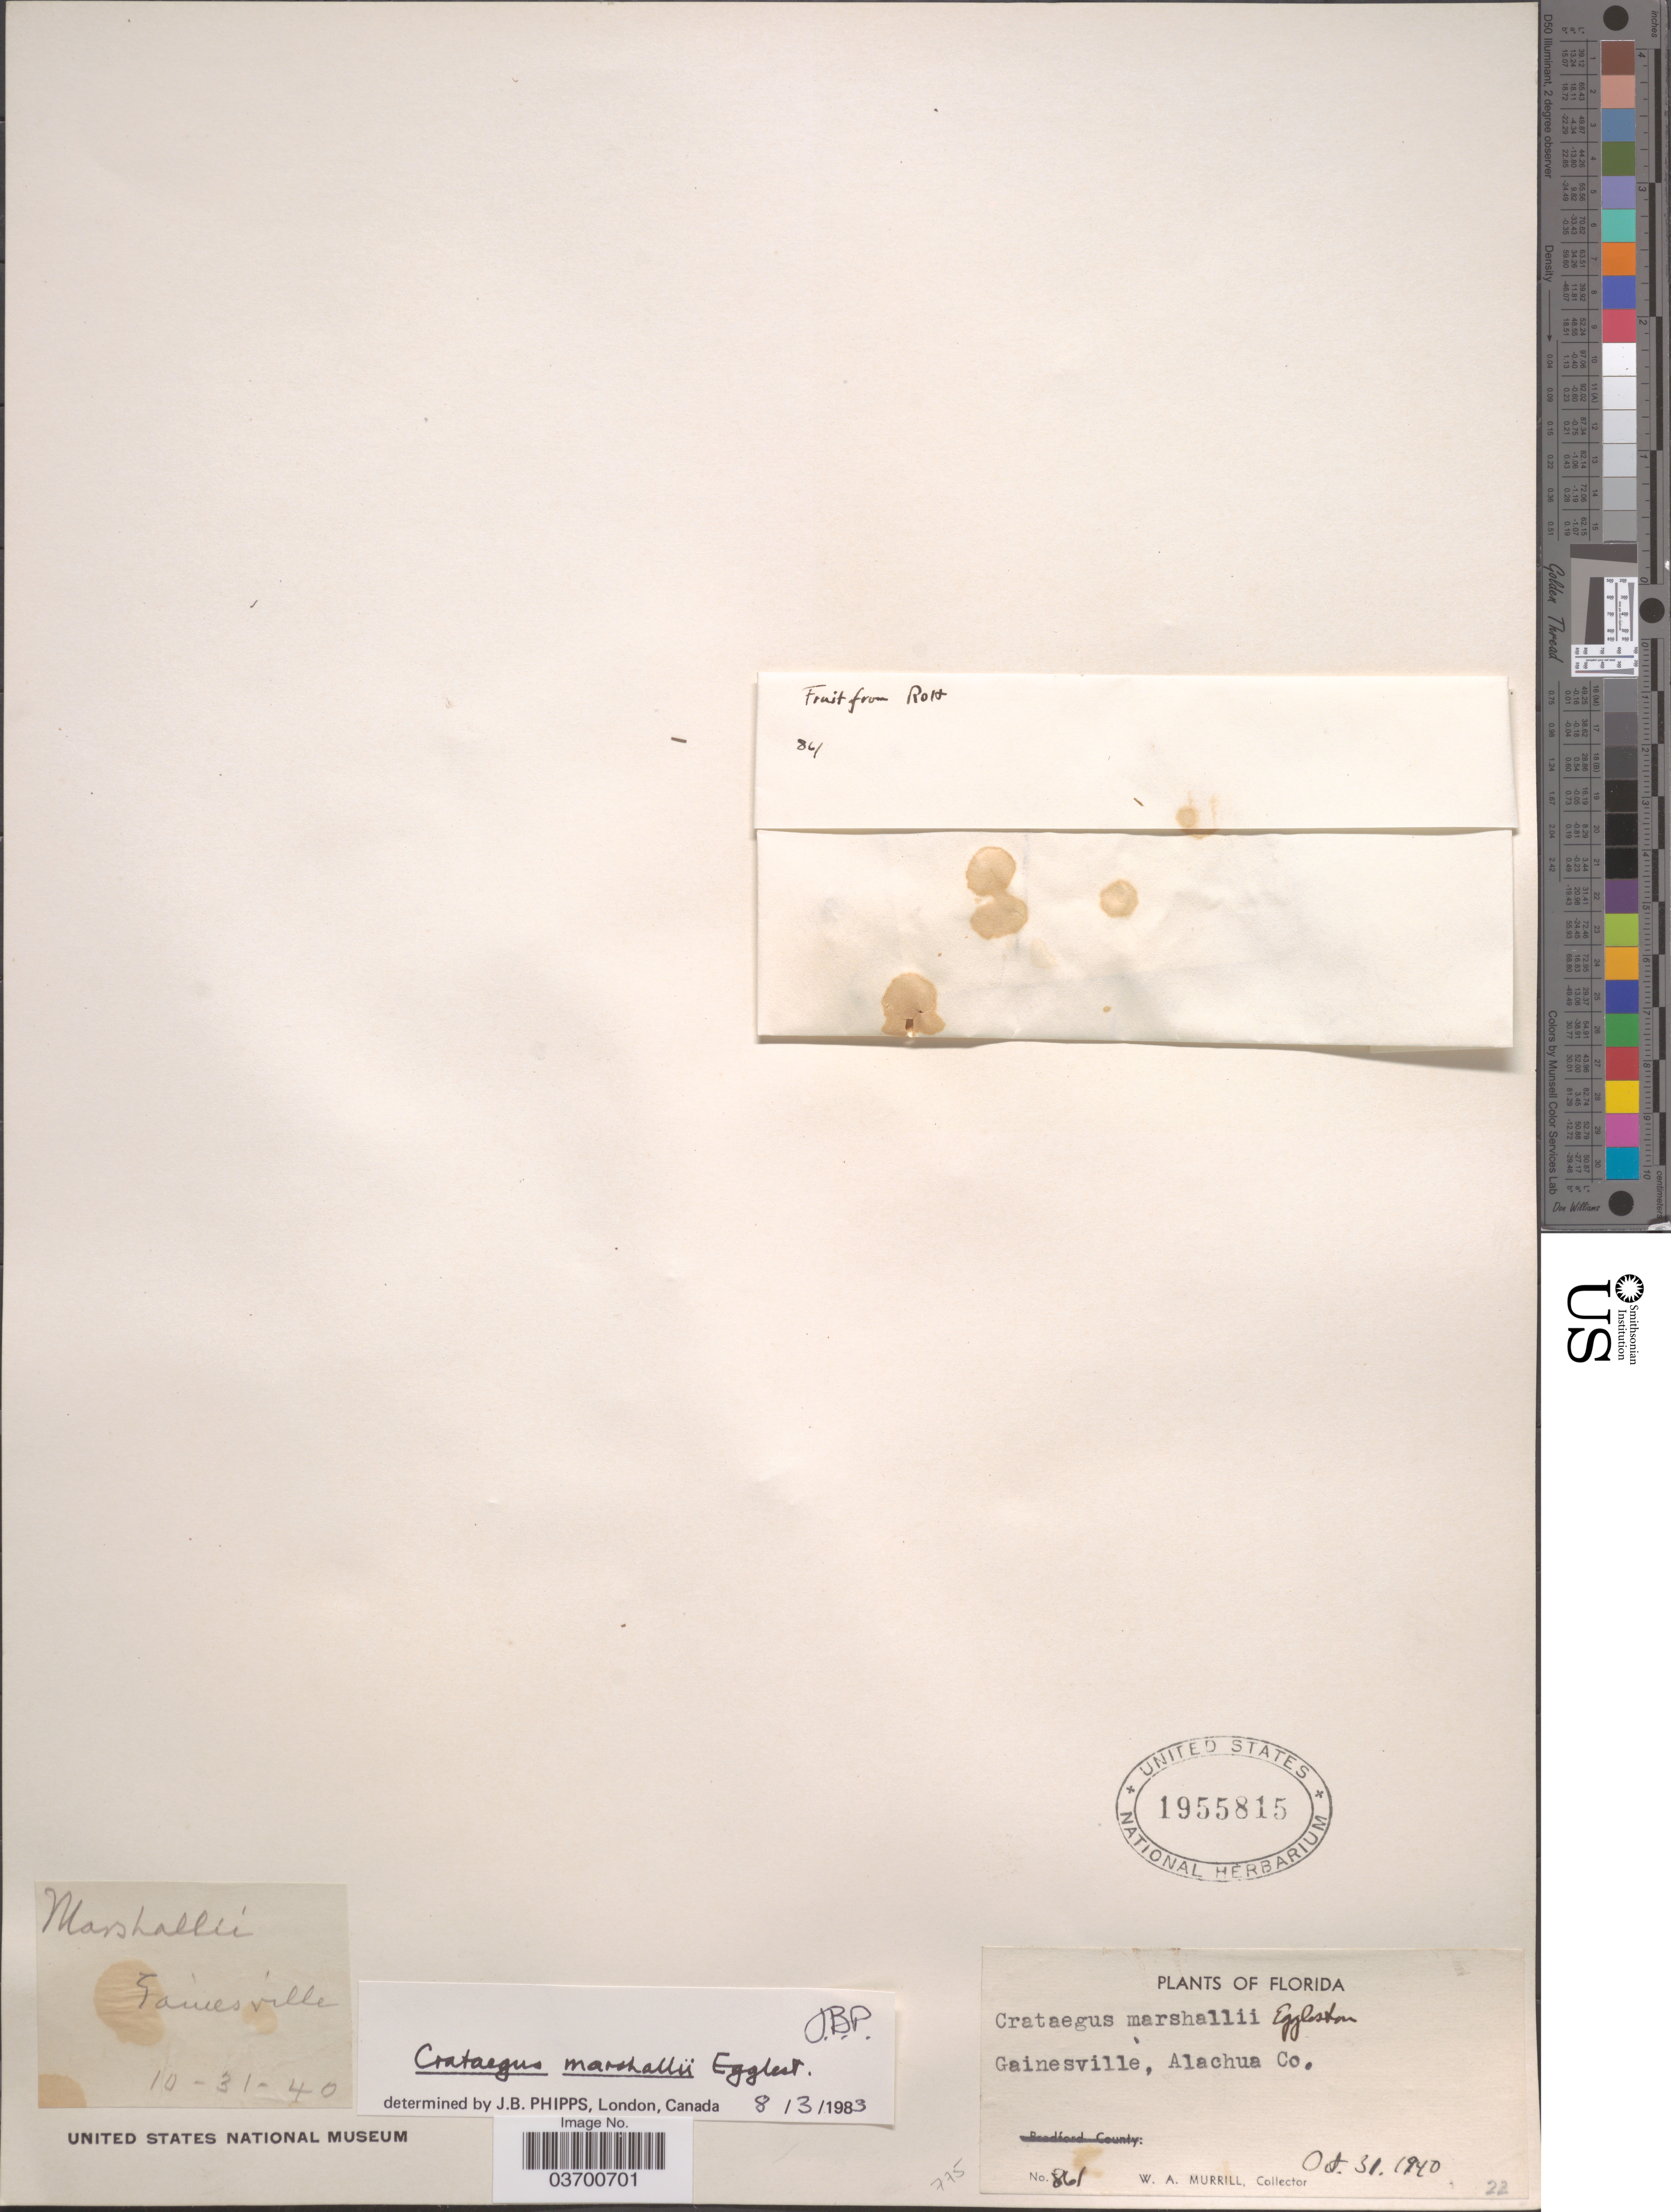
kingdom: Plantae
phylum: Tracheophyta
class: Magnoliopsida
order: Rosales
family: Rosaceae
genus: Crataegus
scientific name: Crataegus marshallii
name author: Eggl.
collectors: W. A. Murrill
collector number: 861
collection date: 1940-10-31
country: United States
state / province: Florida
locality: Gainesville, Alachua Co.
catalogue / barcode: US 1955815